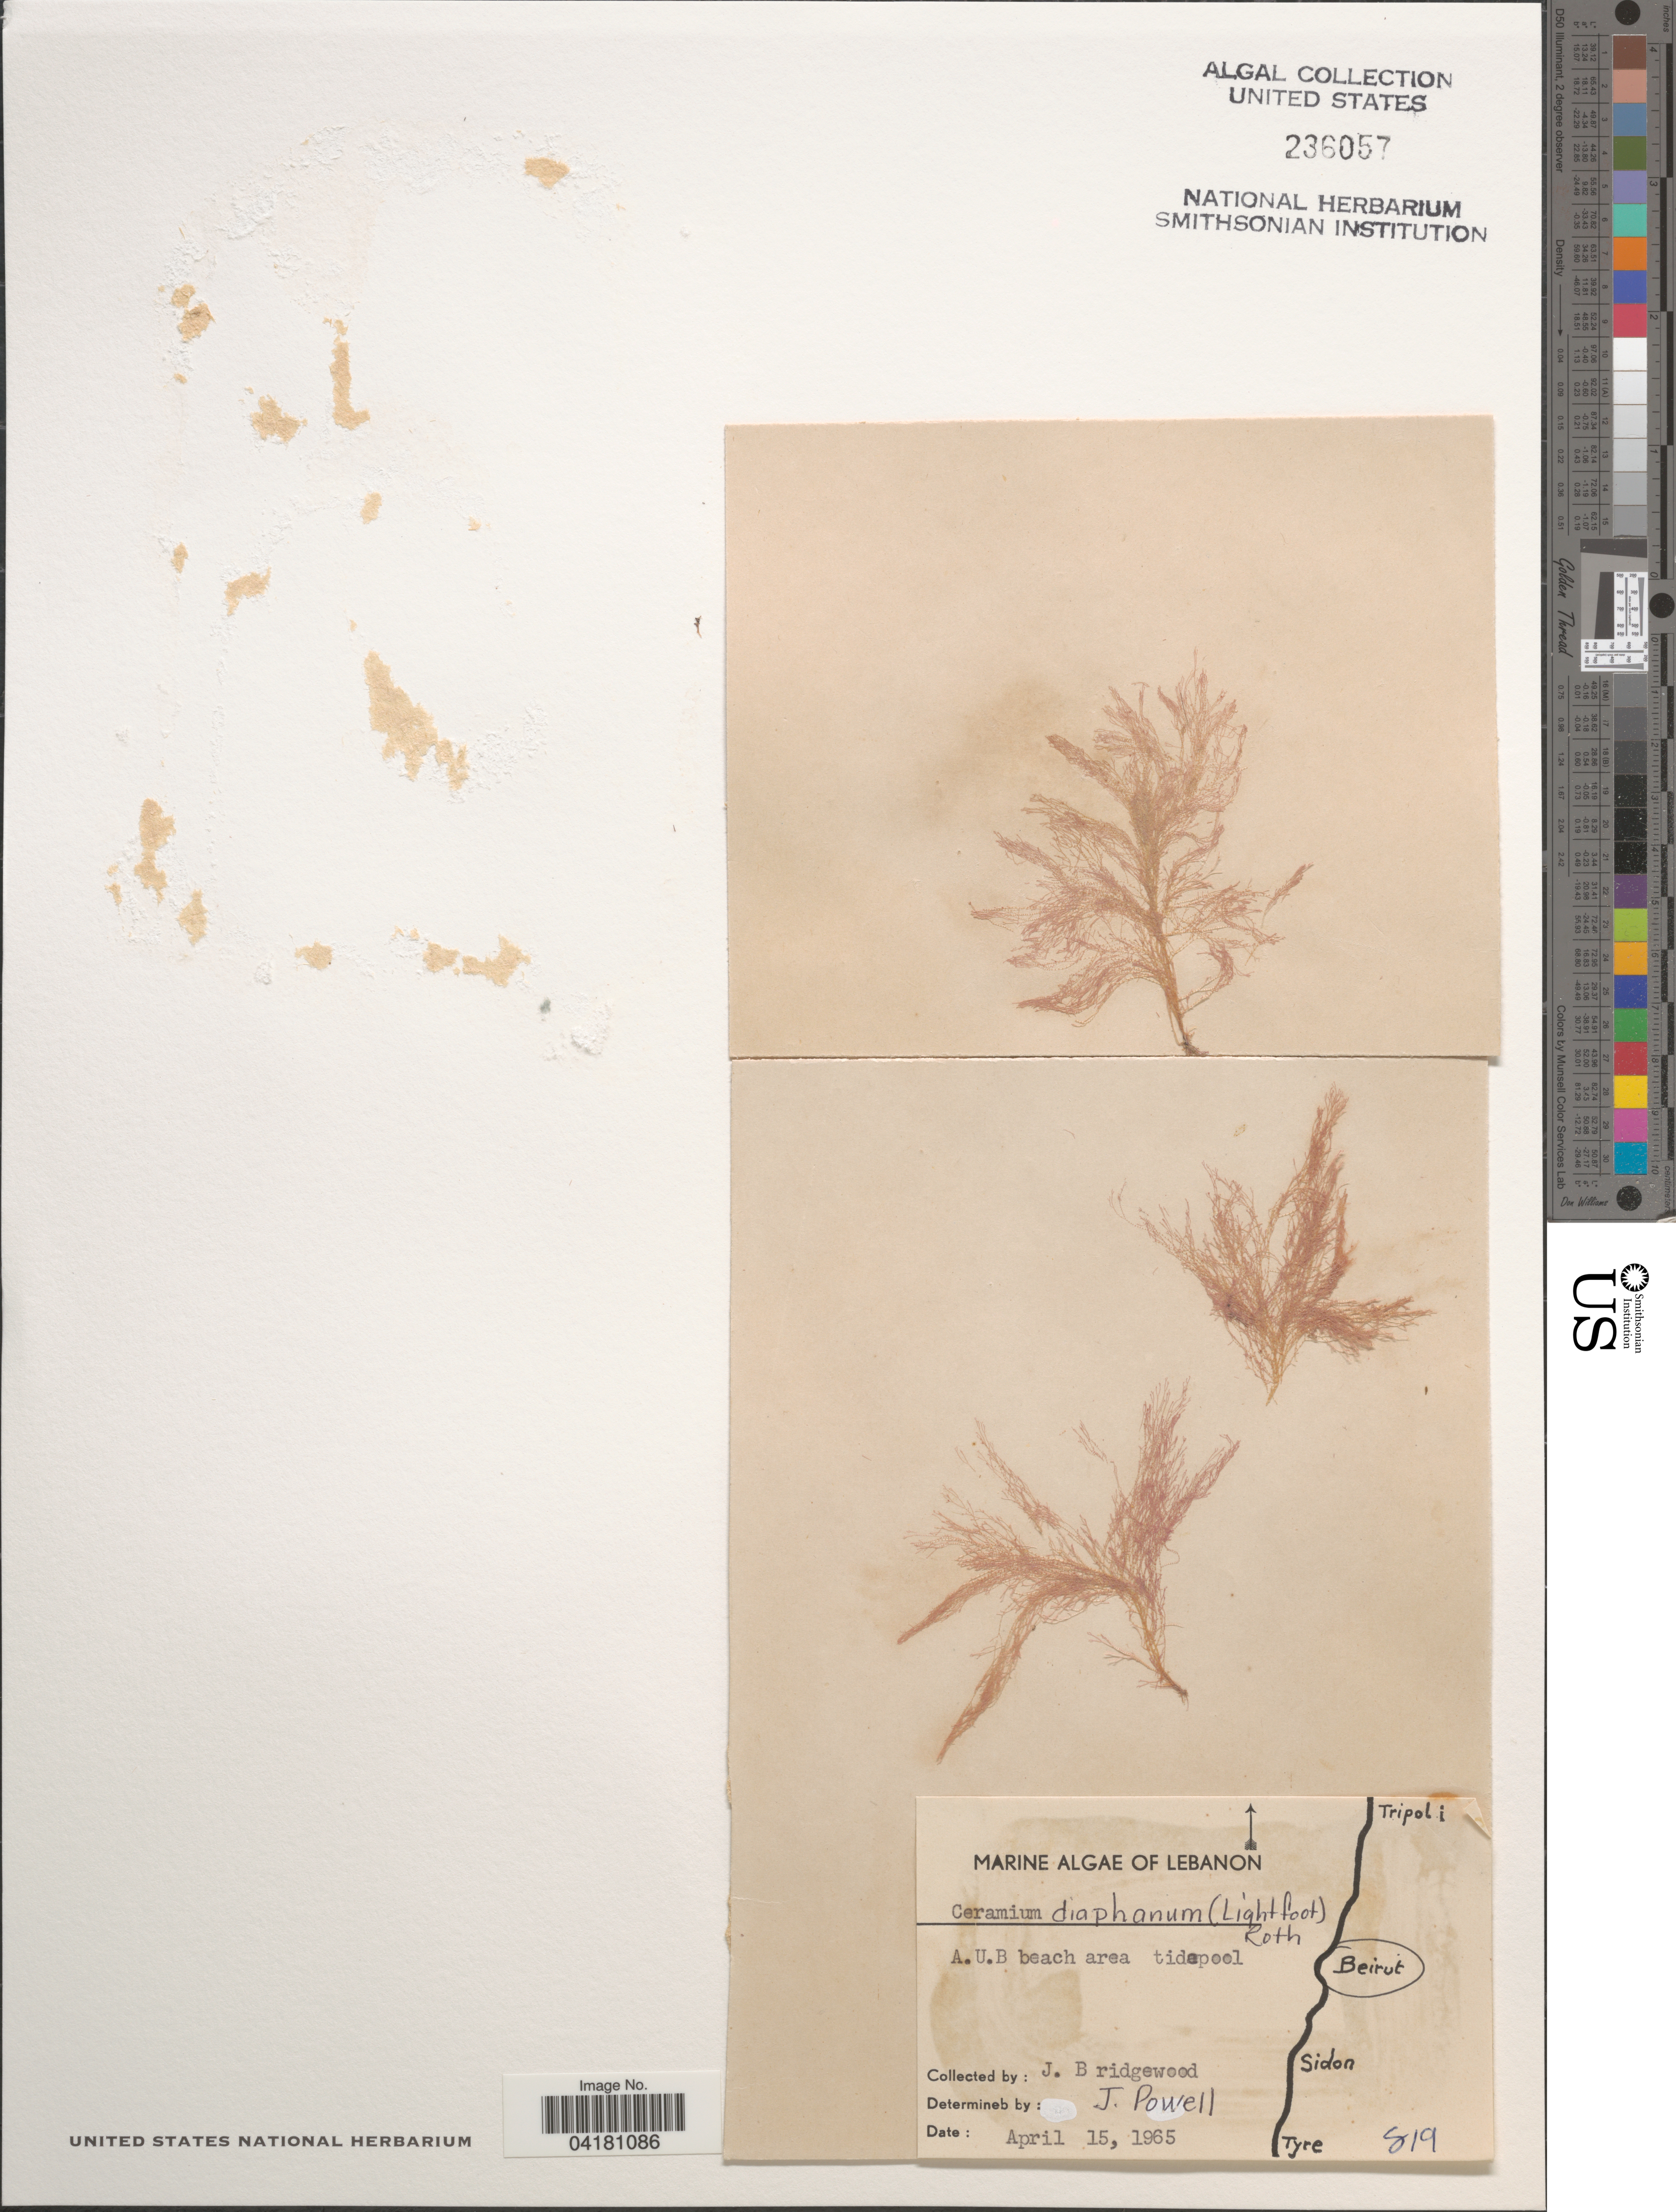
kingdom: Plantae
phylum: Rhodophyta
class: Florideophyceae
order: Ceramiales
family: Ceramiaceae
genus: Ceramium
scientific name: Ceramium diaphanum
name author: (Lightf.) Roth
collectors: J. Bridgewood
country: Lebanon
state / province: Beyrouth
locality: A.U.B beach area tidepool. Beirut.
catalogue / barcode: US 236057